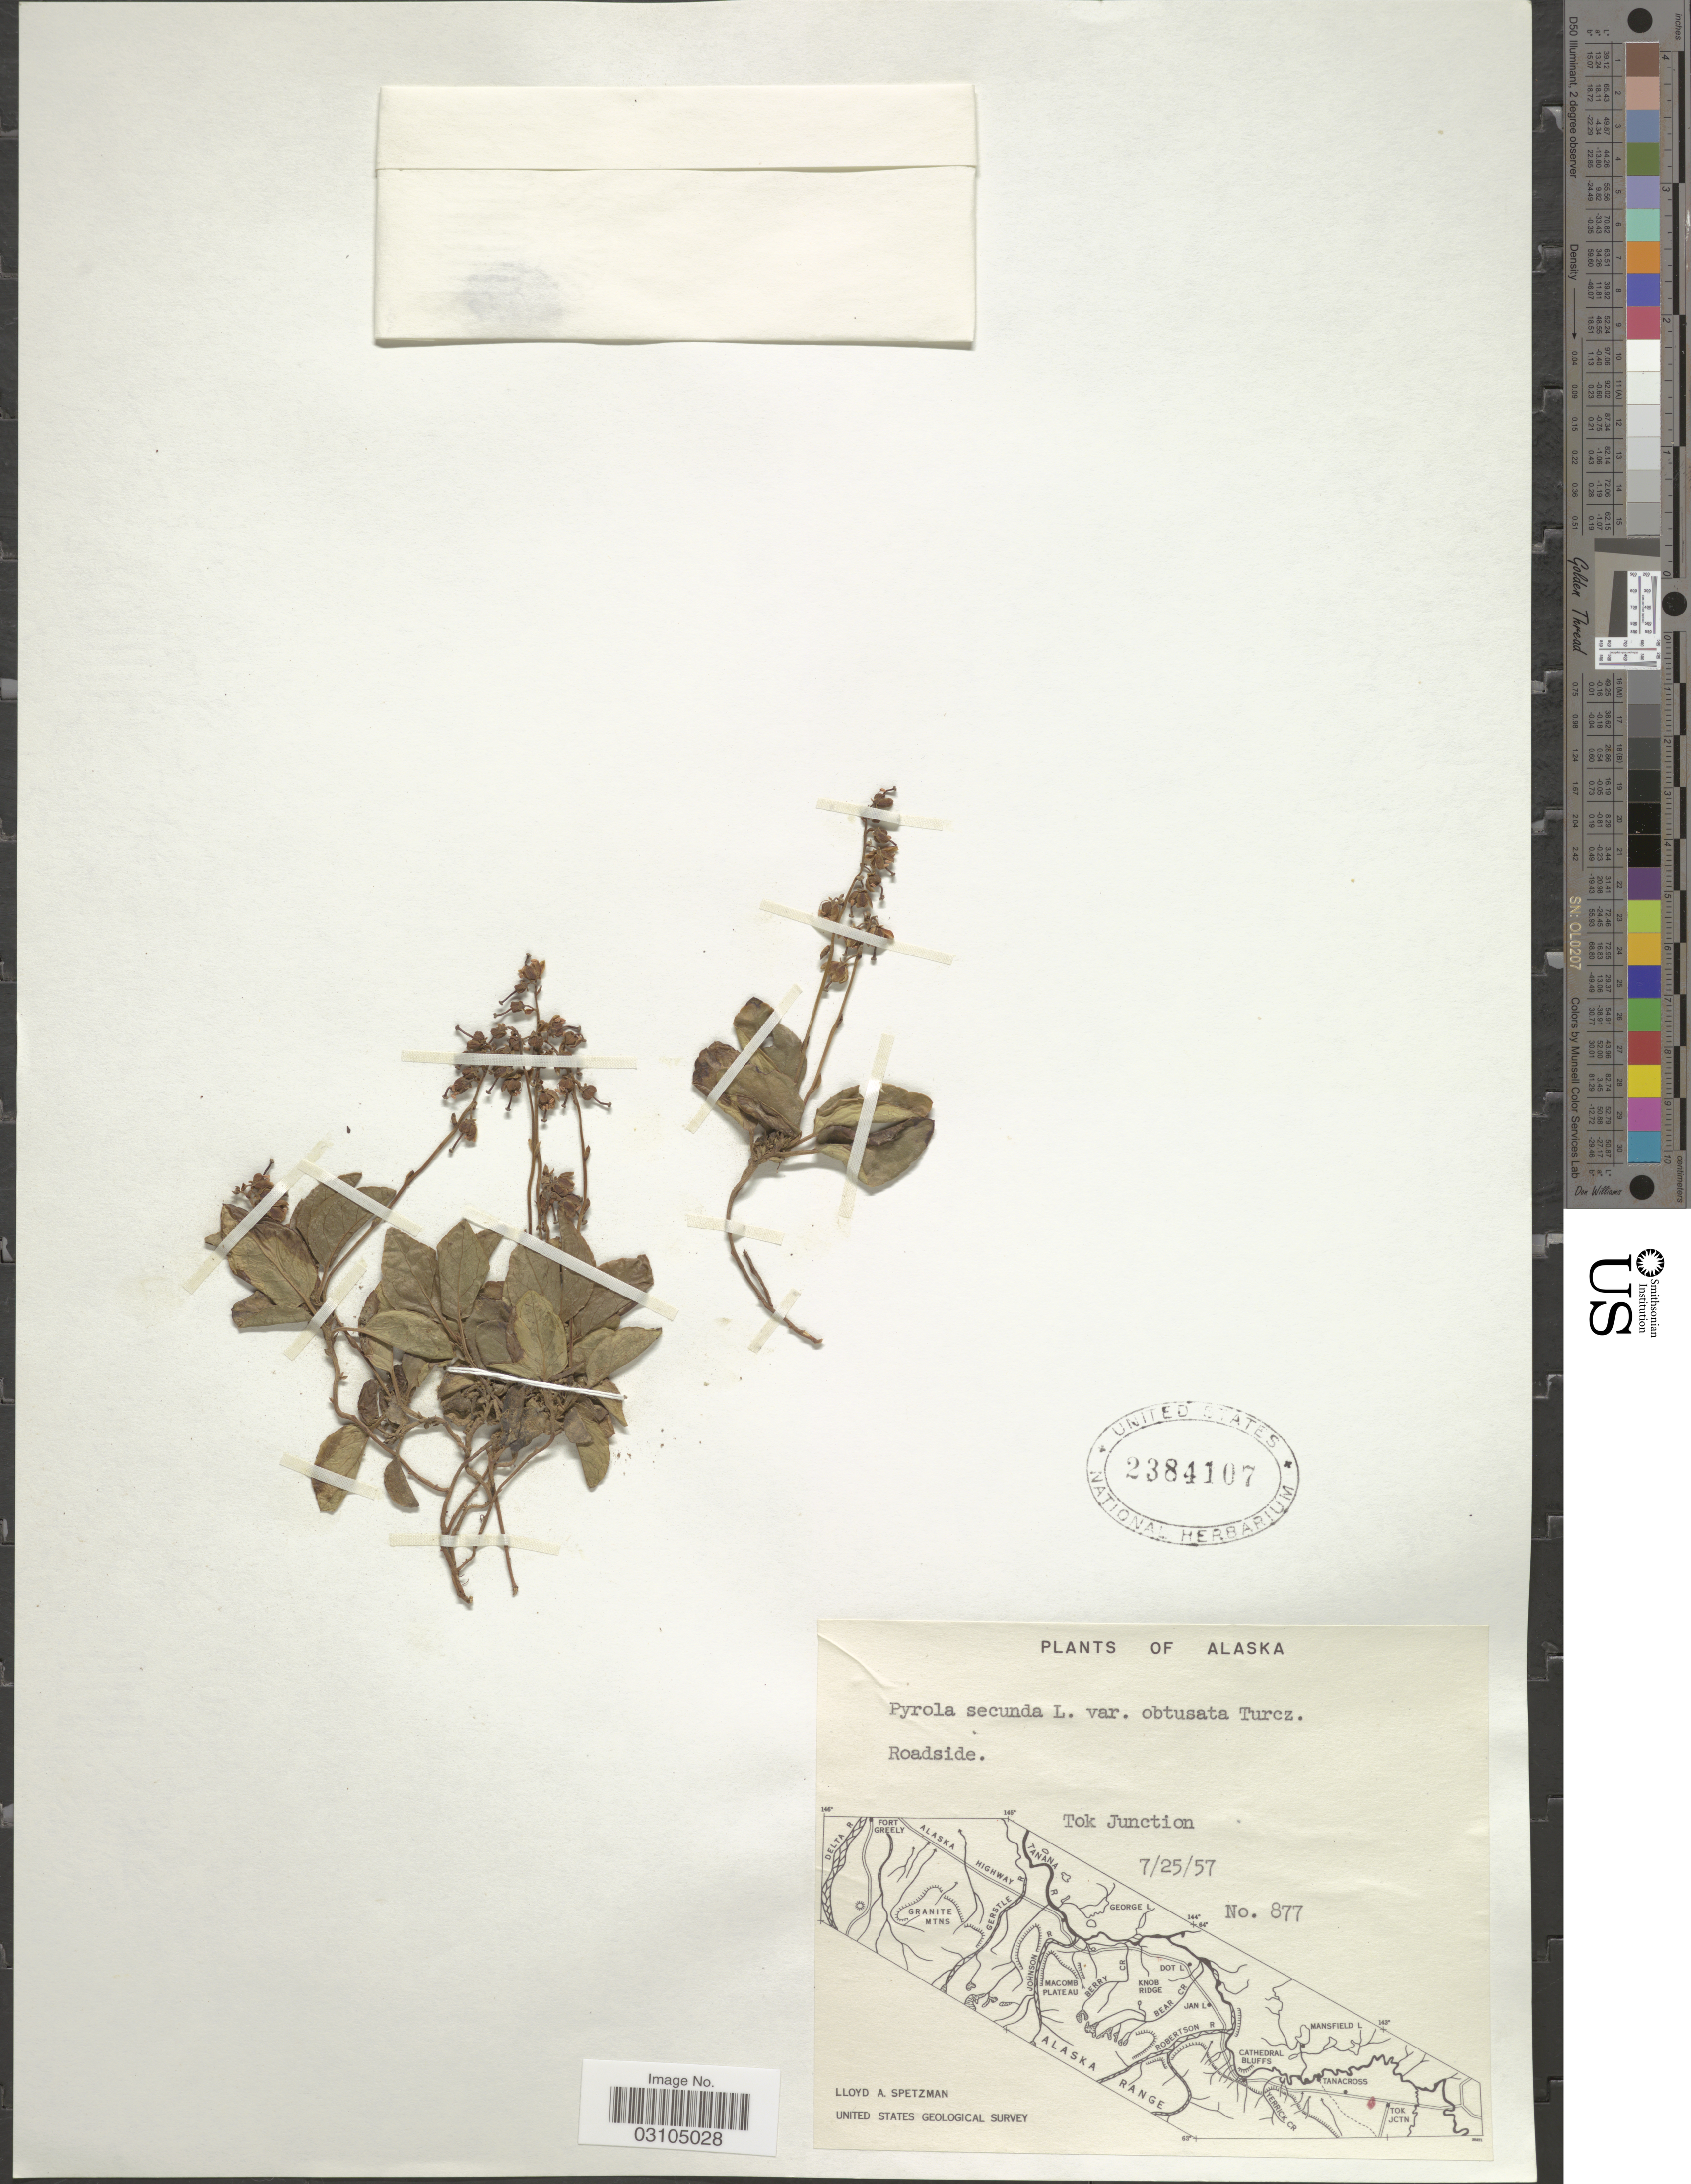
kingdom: Plantae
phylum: Tracheophyta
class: Magnoliopsida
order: Ericales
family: Ericaceae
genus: Orthilia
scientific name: Orthilia secunda var. obtusata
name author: (Turcz.) House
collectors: L. Spetzman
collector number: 877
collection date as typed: Transcribed d/m/y: 25/7/57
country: United States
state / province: Alaska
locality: Roadside, Tok Junction.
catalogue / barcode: US 2384107